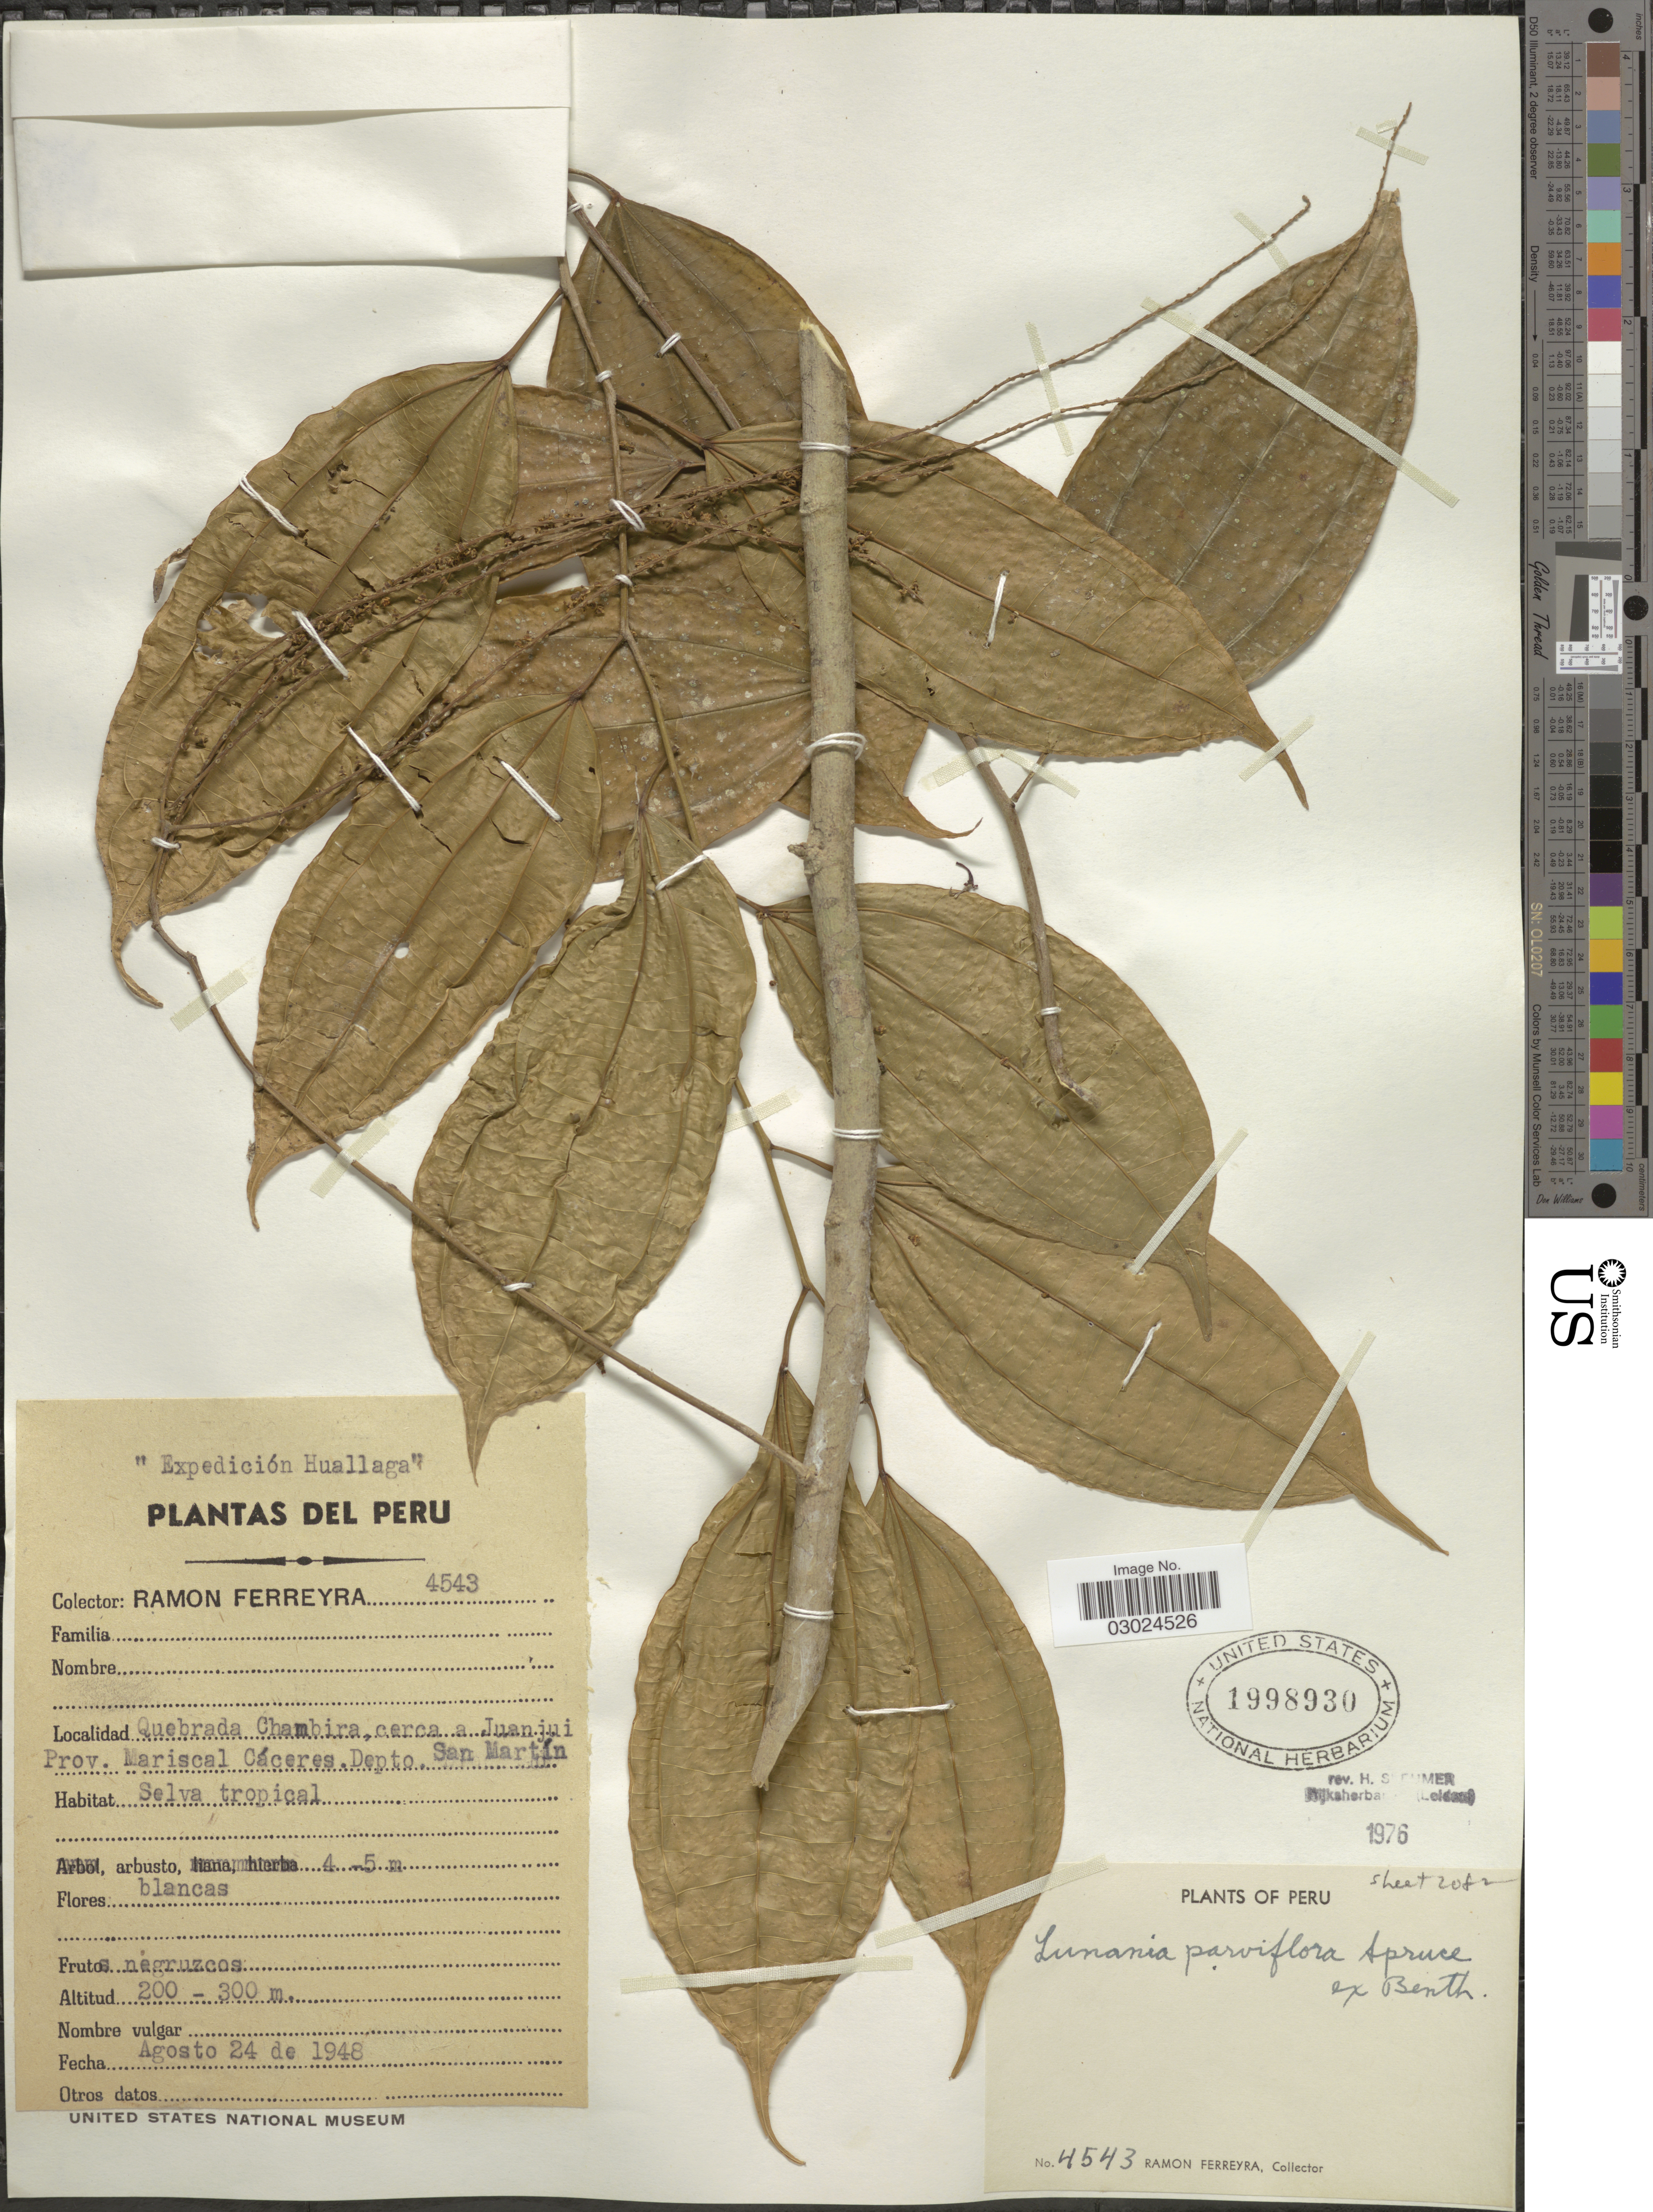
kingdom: Plantae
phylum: Tracheophyta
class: Magnoliopsida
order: Malpighiales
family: Salicaceae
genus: Lunania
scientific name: Lunania parviflora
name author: Spruce ex Benth.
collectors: R. A. Ferreyra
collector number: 4543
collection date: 1948-08-24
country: Peru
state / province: San Martín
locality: Huallaga. Quebrada Chambira, cerca a Juanjui. Prov. Mariscal Cáceres. Depto. San Martín.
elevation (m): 200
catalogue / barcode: US 1998930